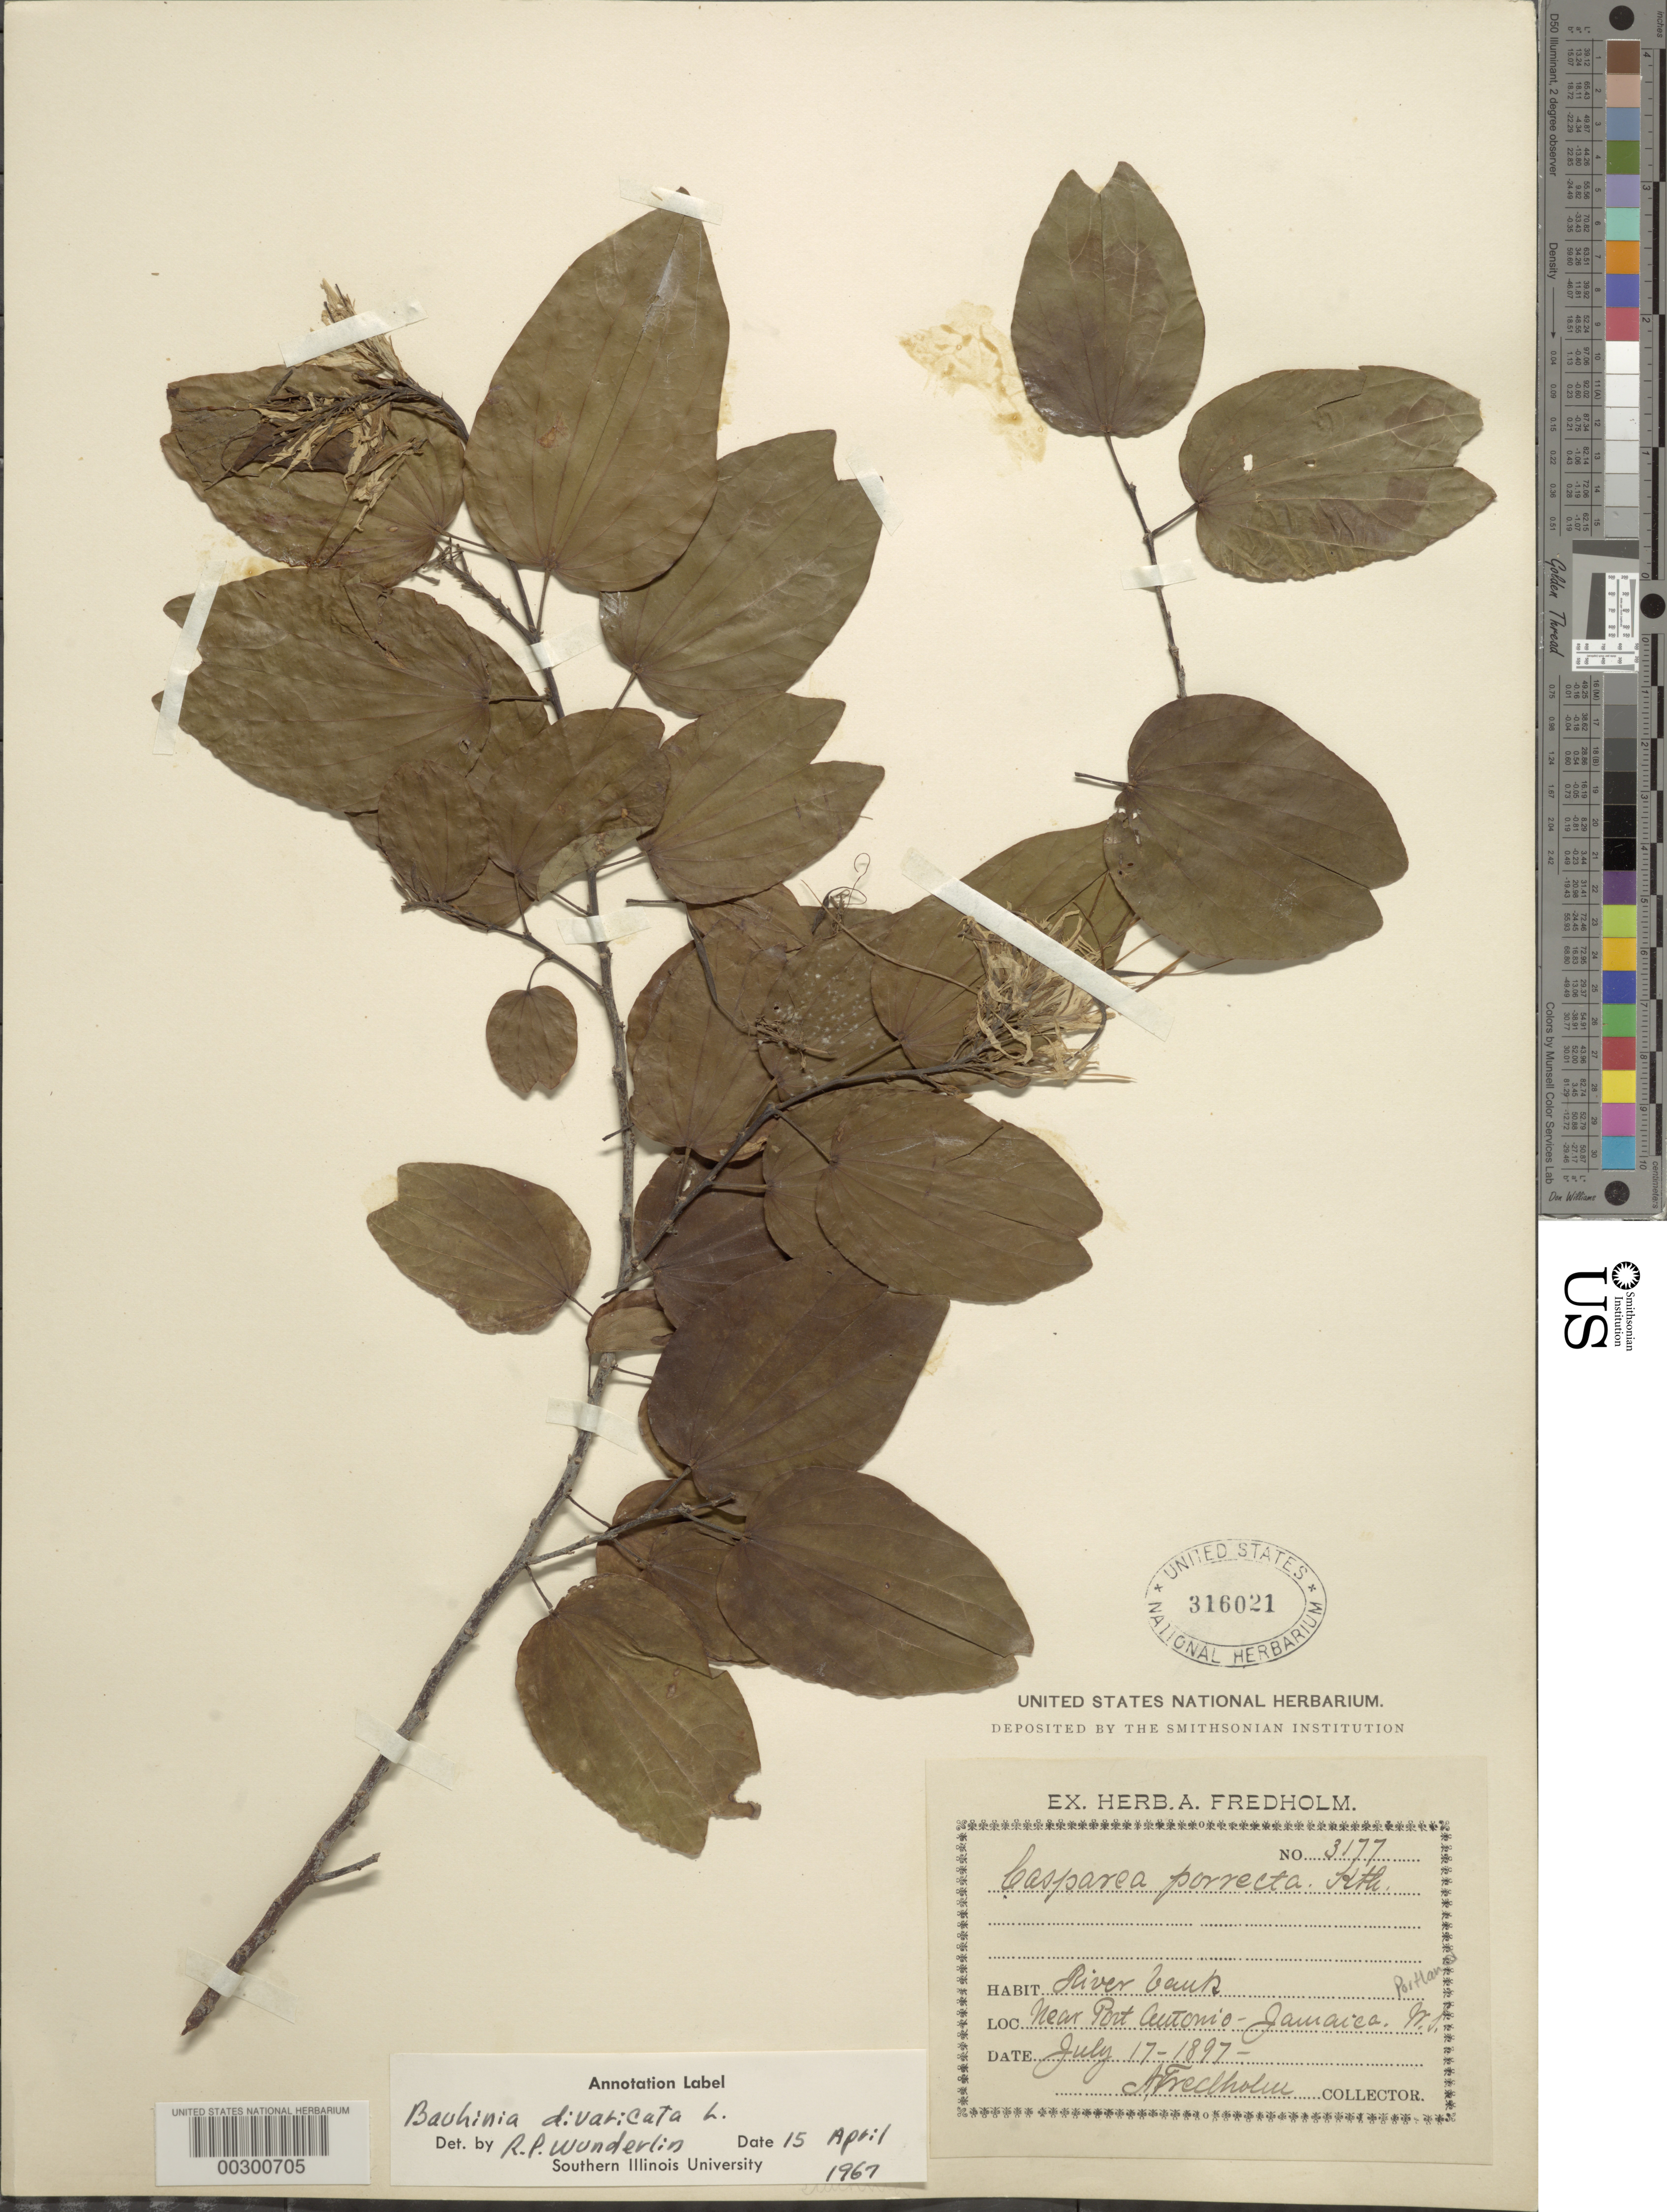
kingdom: Plantae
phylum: Tracheophyta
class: Magnoliopsida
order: Fabales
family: Fabaceae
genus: Bauhinia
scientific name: Bauhinia divaricata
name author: L.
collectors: A. J. Fredholm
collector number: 3177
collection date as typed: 17 Jul 1897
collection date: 1897-07-17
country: Jamaica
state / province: Portland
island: Greater Antilles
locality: Near port antonio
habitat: Riverbank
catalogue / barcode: US 316021